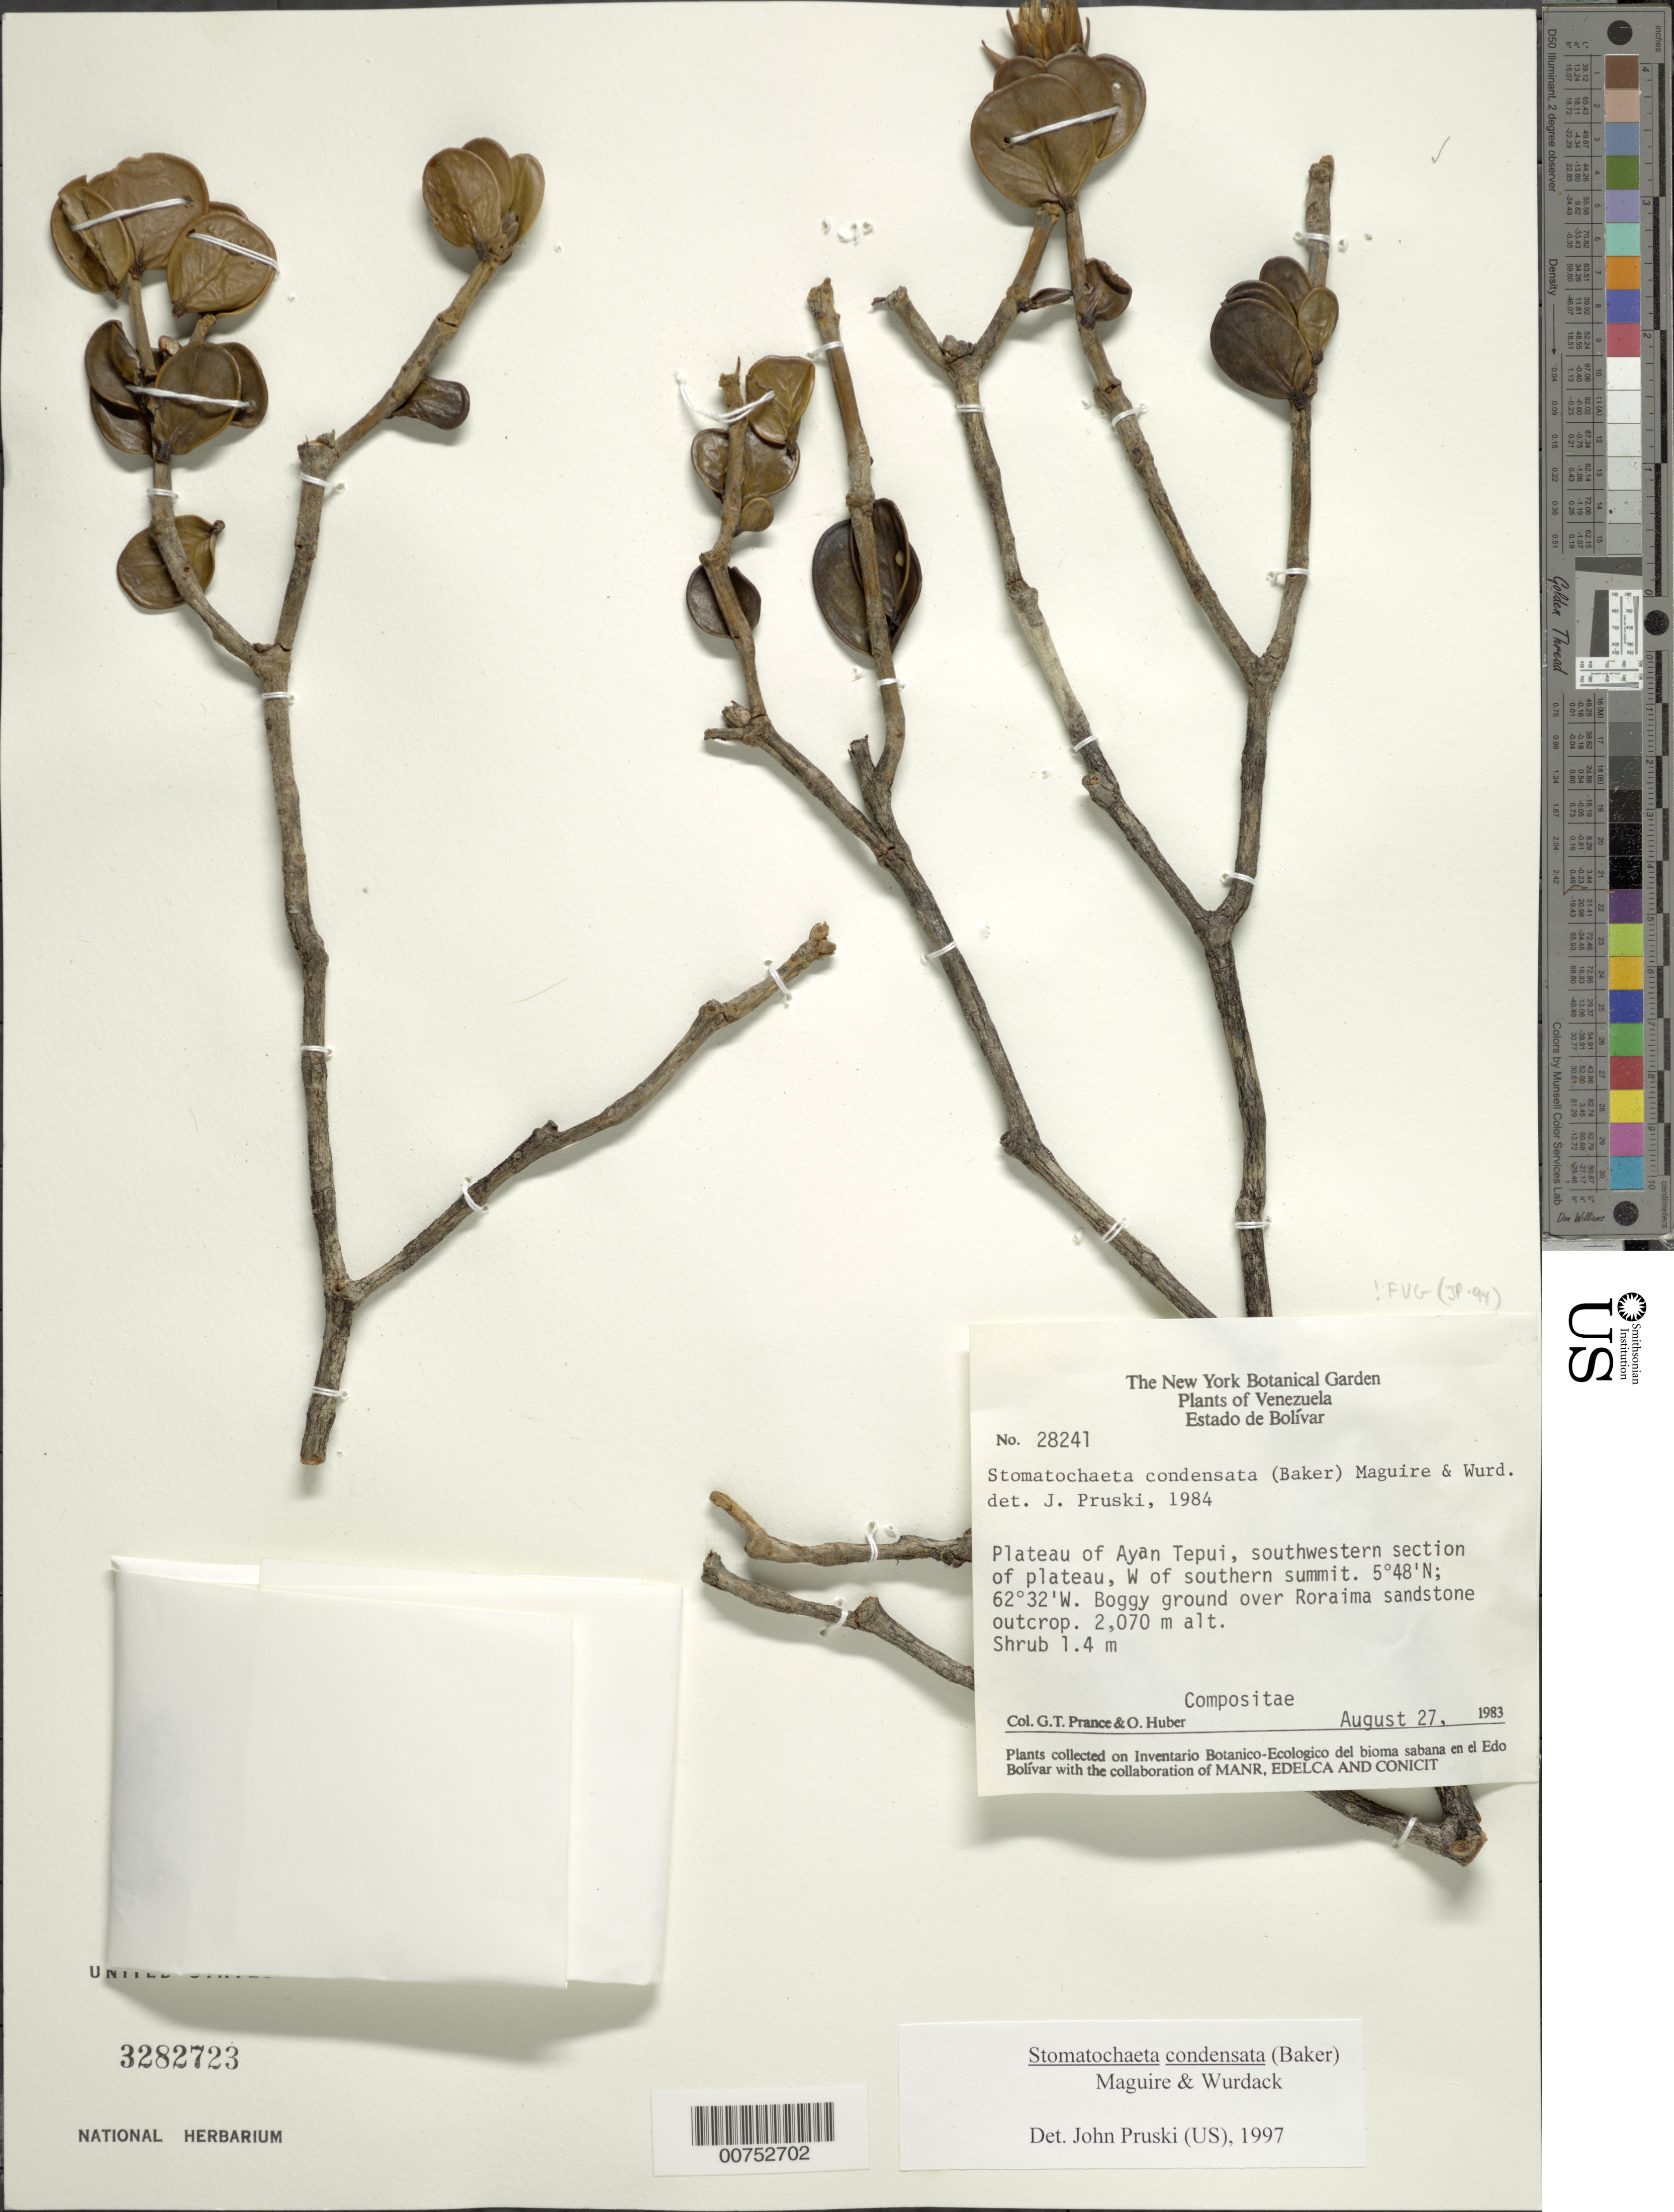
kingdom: Plantae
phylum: Tracheophyta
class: Magnoliopsida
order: Asterales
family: Asteraceae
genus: Stomatochaeta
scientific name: Stomatochaeta condensata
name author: (Baker) Maguire & Wurdack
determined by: Pruski, J. F.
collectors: G. T. Prance & O. Huber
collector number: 28241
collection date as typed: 27-Aug-83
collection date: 1983-08-27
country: Venezuela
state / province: Bolívar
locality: Auyan tepuí plateau, SW section of plateau, W of southern summit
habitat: Boggy ground on Roraima sandstone outcrop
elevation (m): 2070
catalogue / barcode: US 3282723